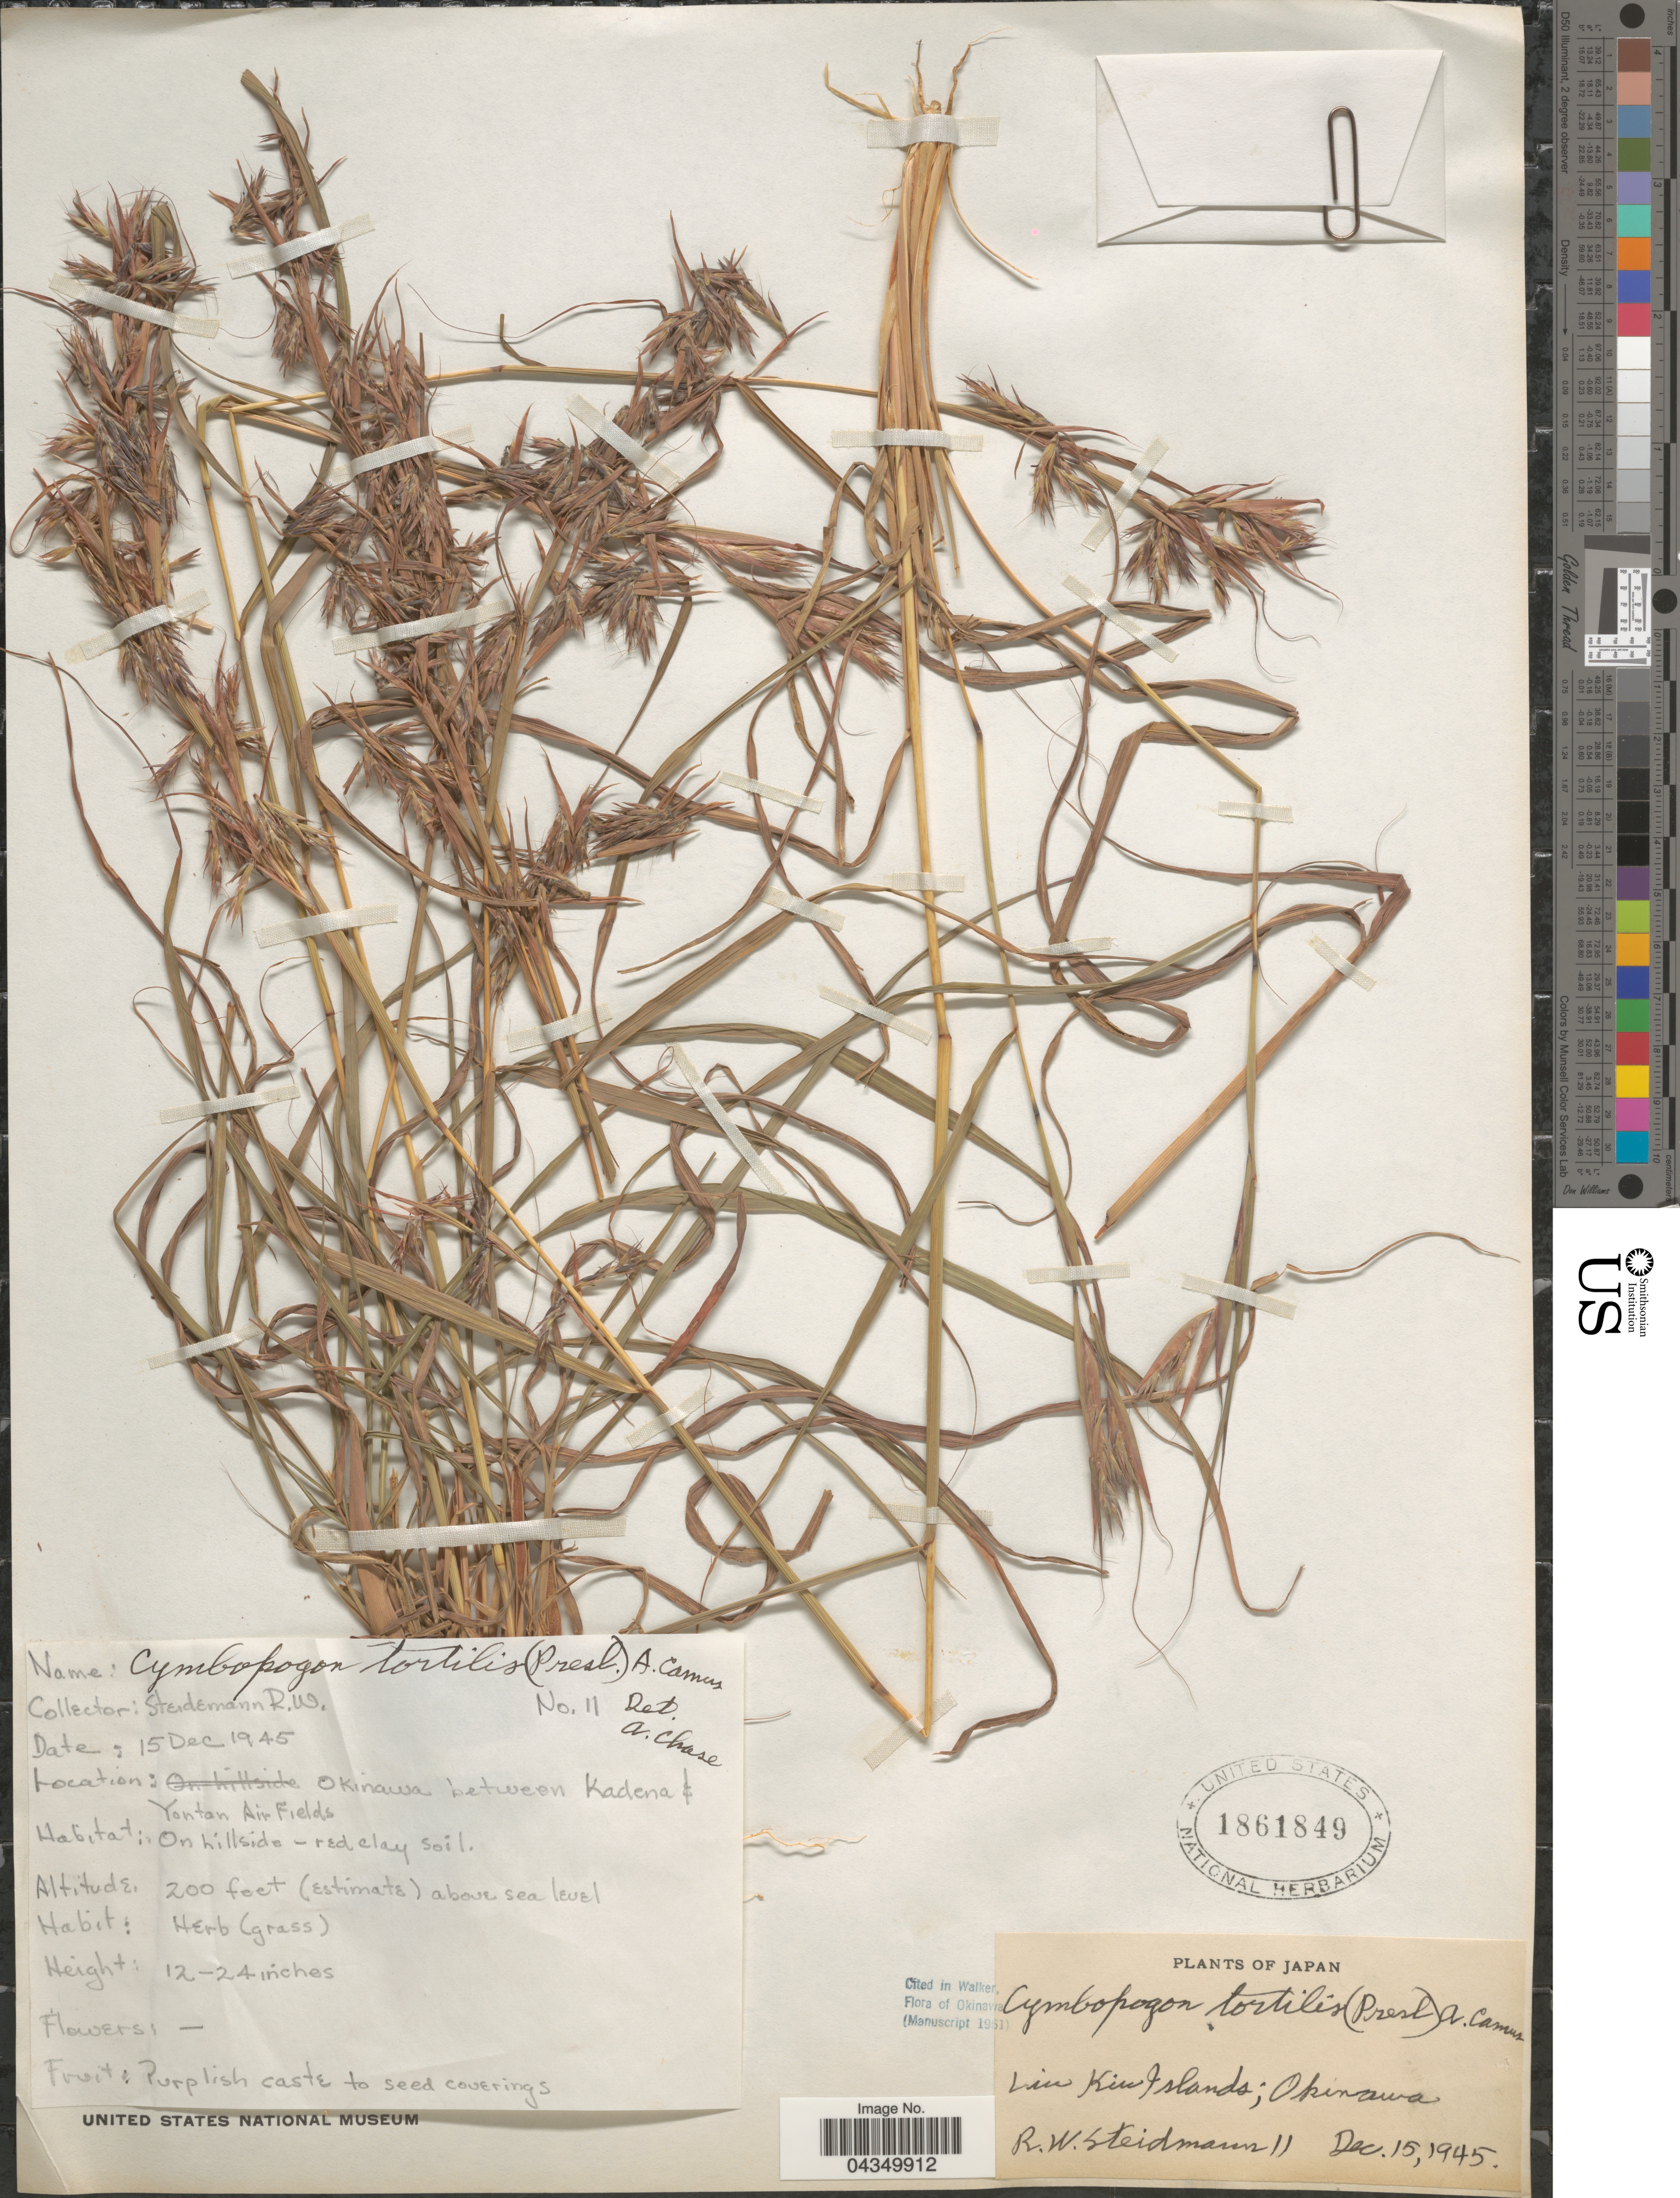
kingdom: Plantae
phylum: Tracheophyta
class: Liliopsida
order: Poales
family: Poaceae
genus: Cymbopogon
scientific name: Cymbopogon goeringii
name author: A. Camus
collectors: R. Steidemann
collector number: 11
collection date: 1945-12-15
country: Japan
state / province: Okinawa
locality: Between Kadena & Yontan Air Fields. Liu Kiu Islands.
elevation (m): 61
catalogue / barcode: US 1861849